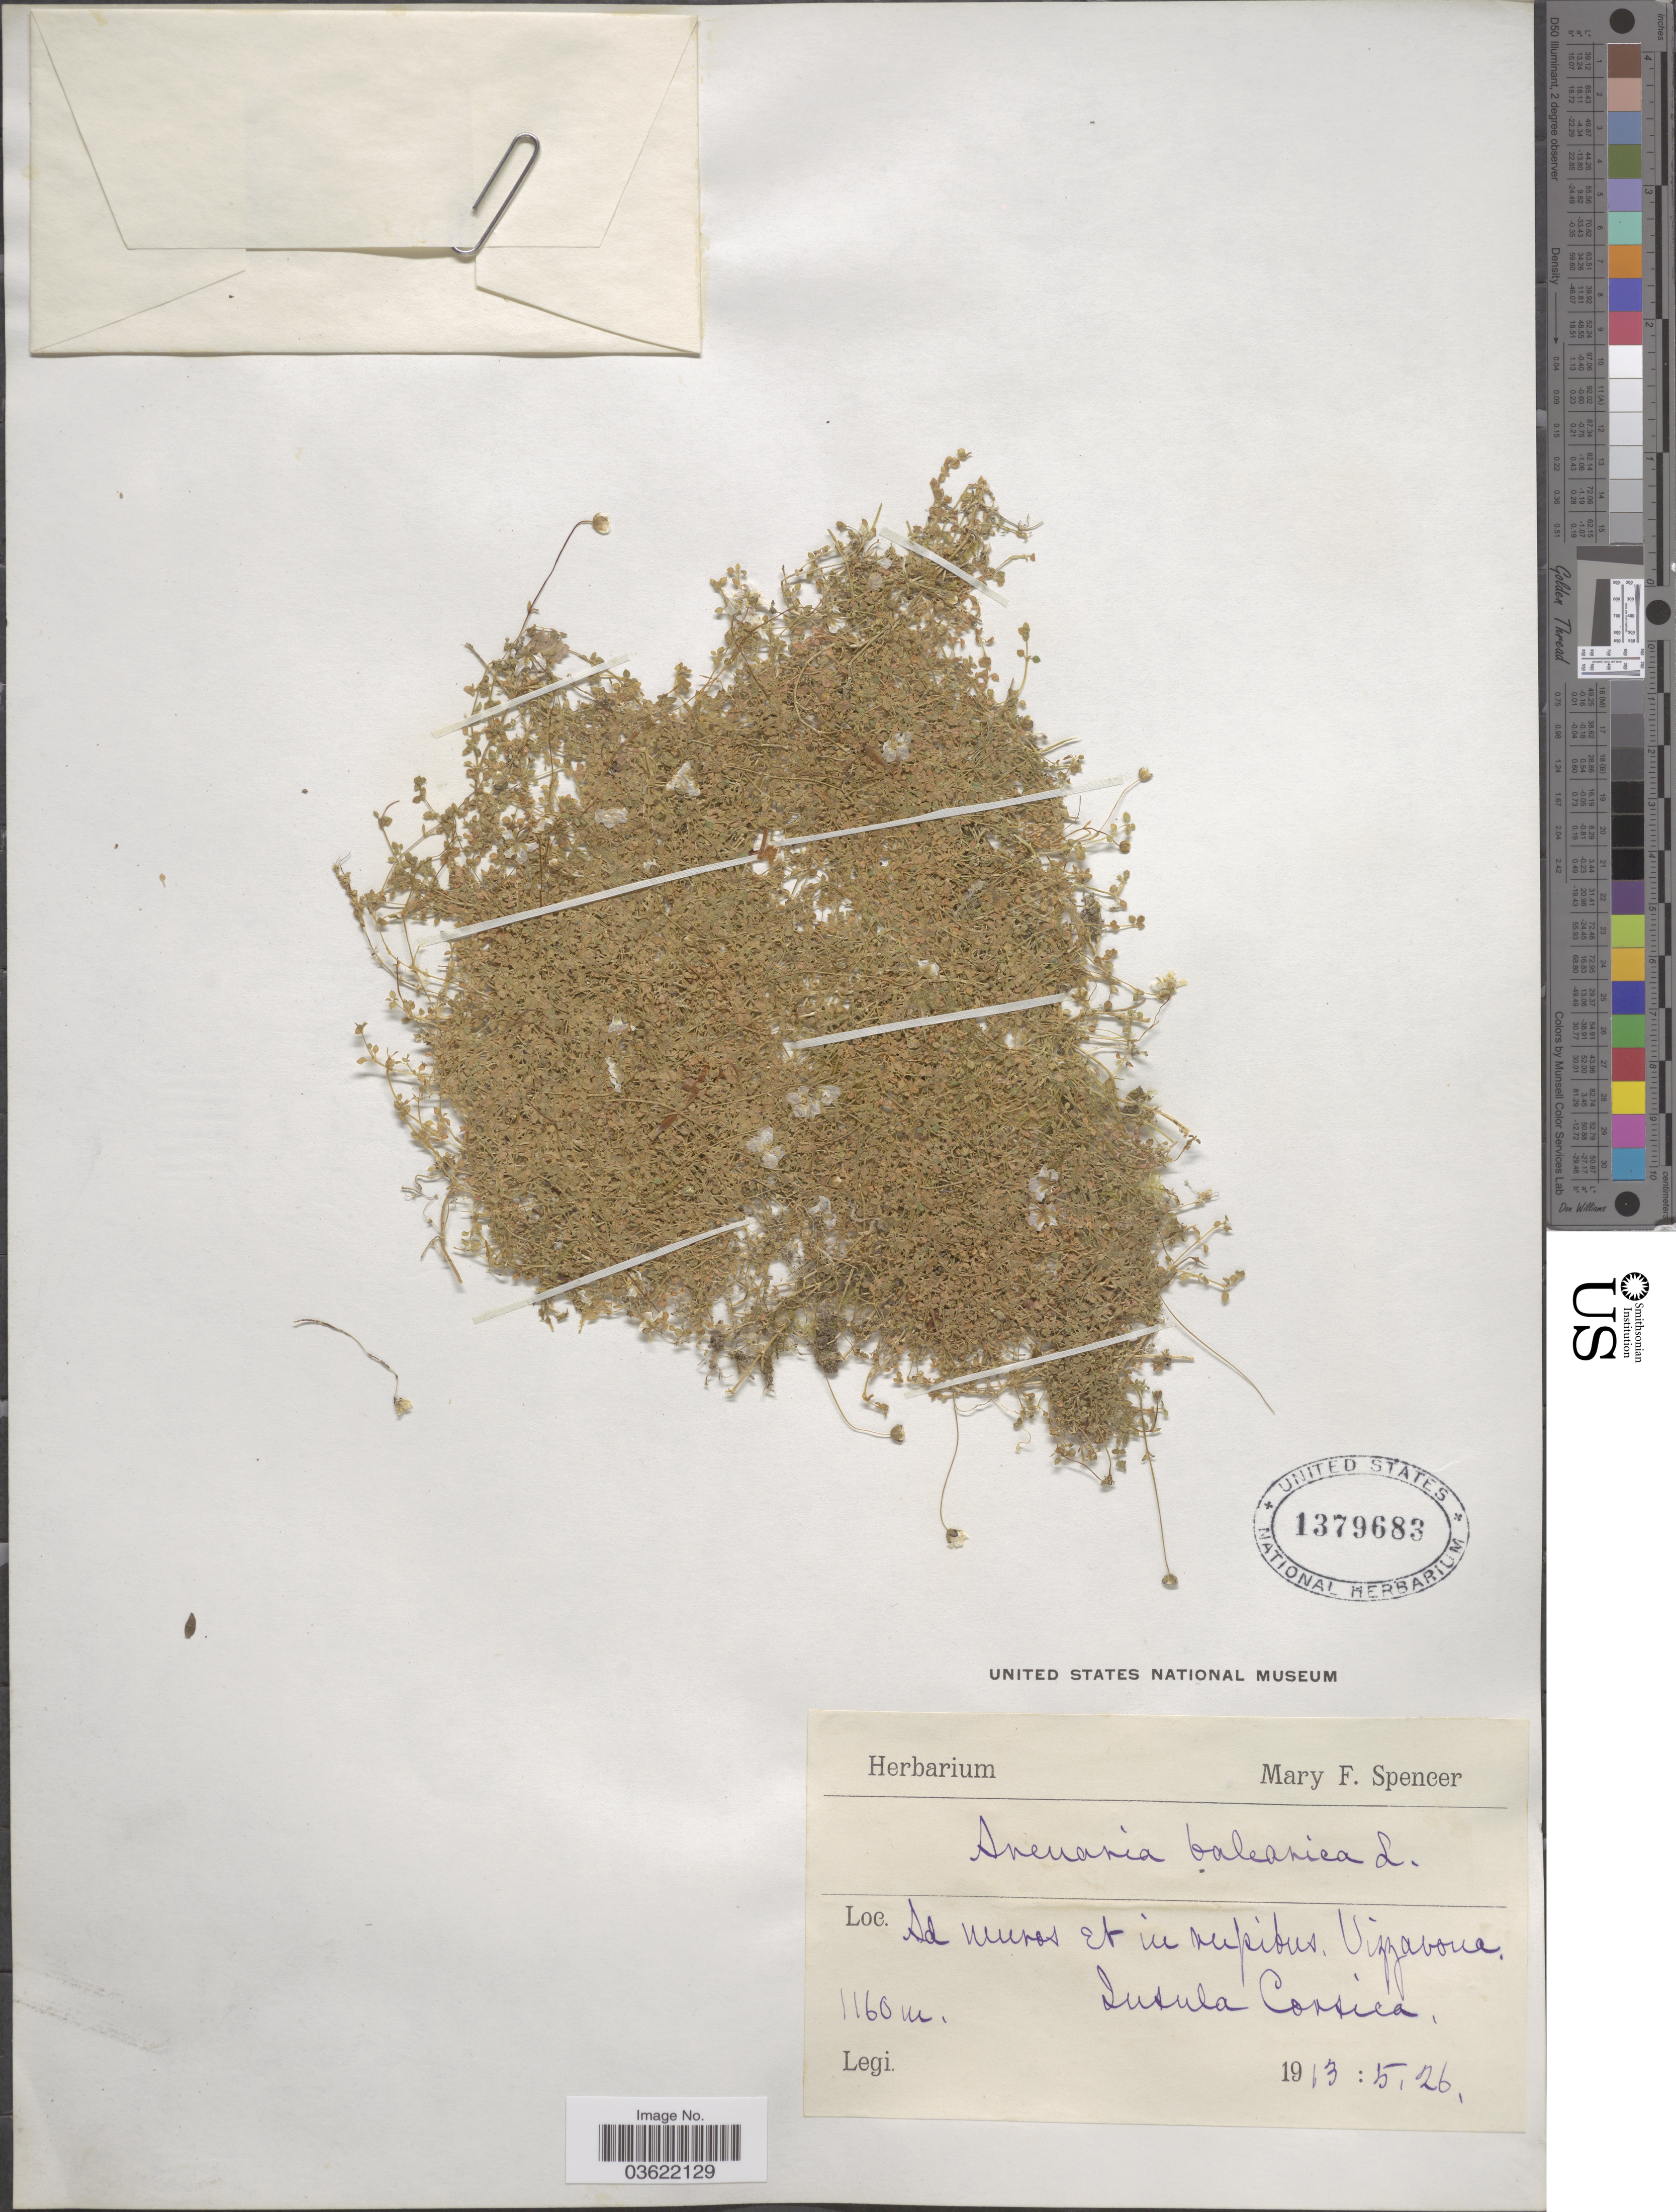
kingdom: Plantae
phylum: Tracheophyta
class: Magnoliopsida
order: Caryophyllales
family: Caryophyllaceae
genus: Arenaria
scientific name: Arenaria balearica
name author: L.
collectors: ex herb. Spencer, Mary Fiske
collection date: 1913-05-26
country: France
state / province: Corsica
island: Corse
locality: Ad numros et in rupibus Vizzavona Insula Corsica.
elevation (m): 1160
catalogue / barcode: US 1379683